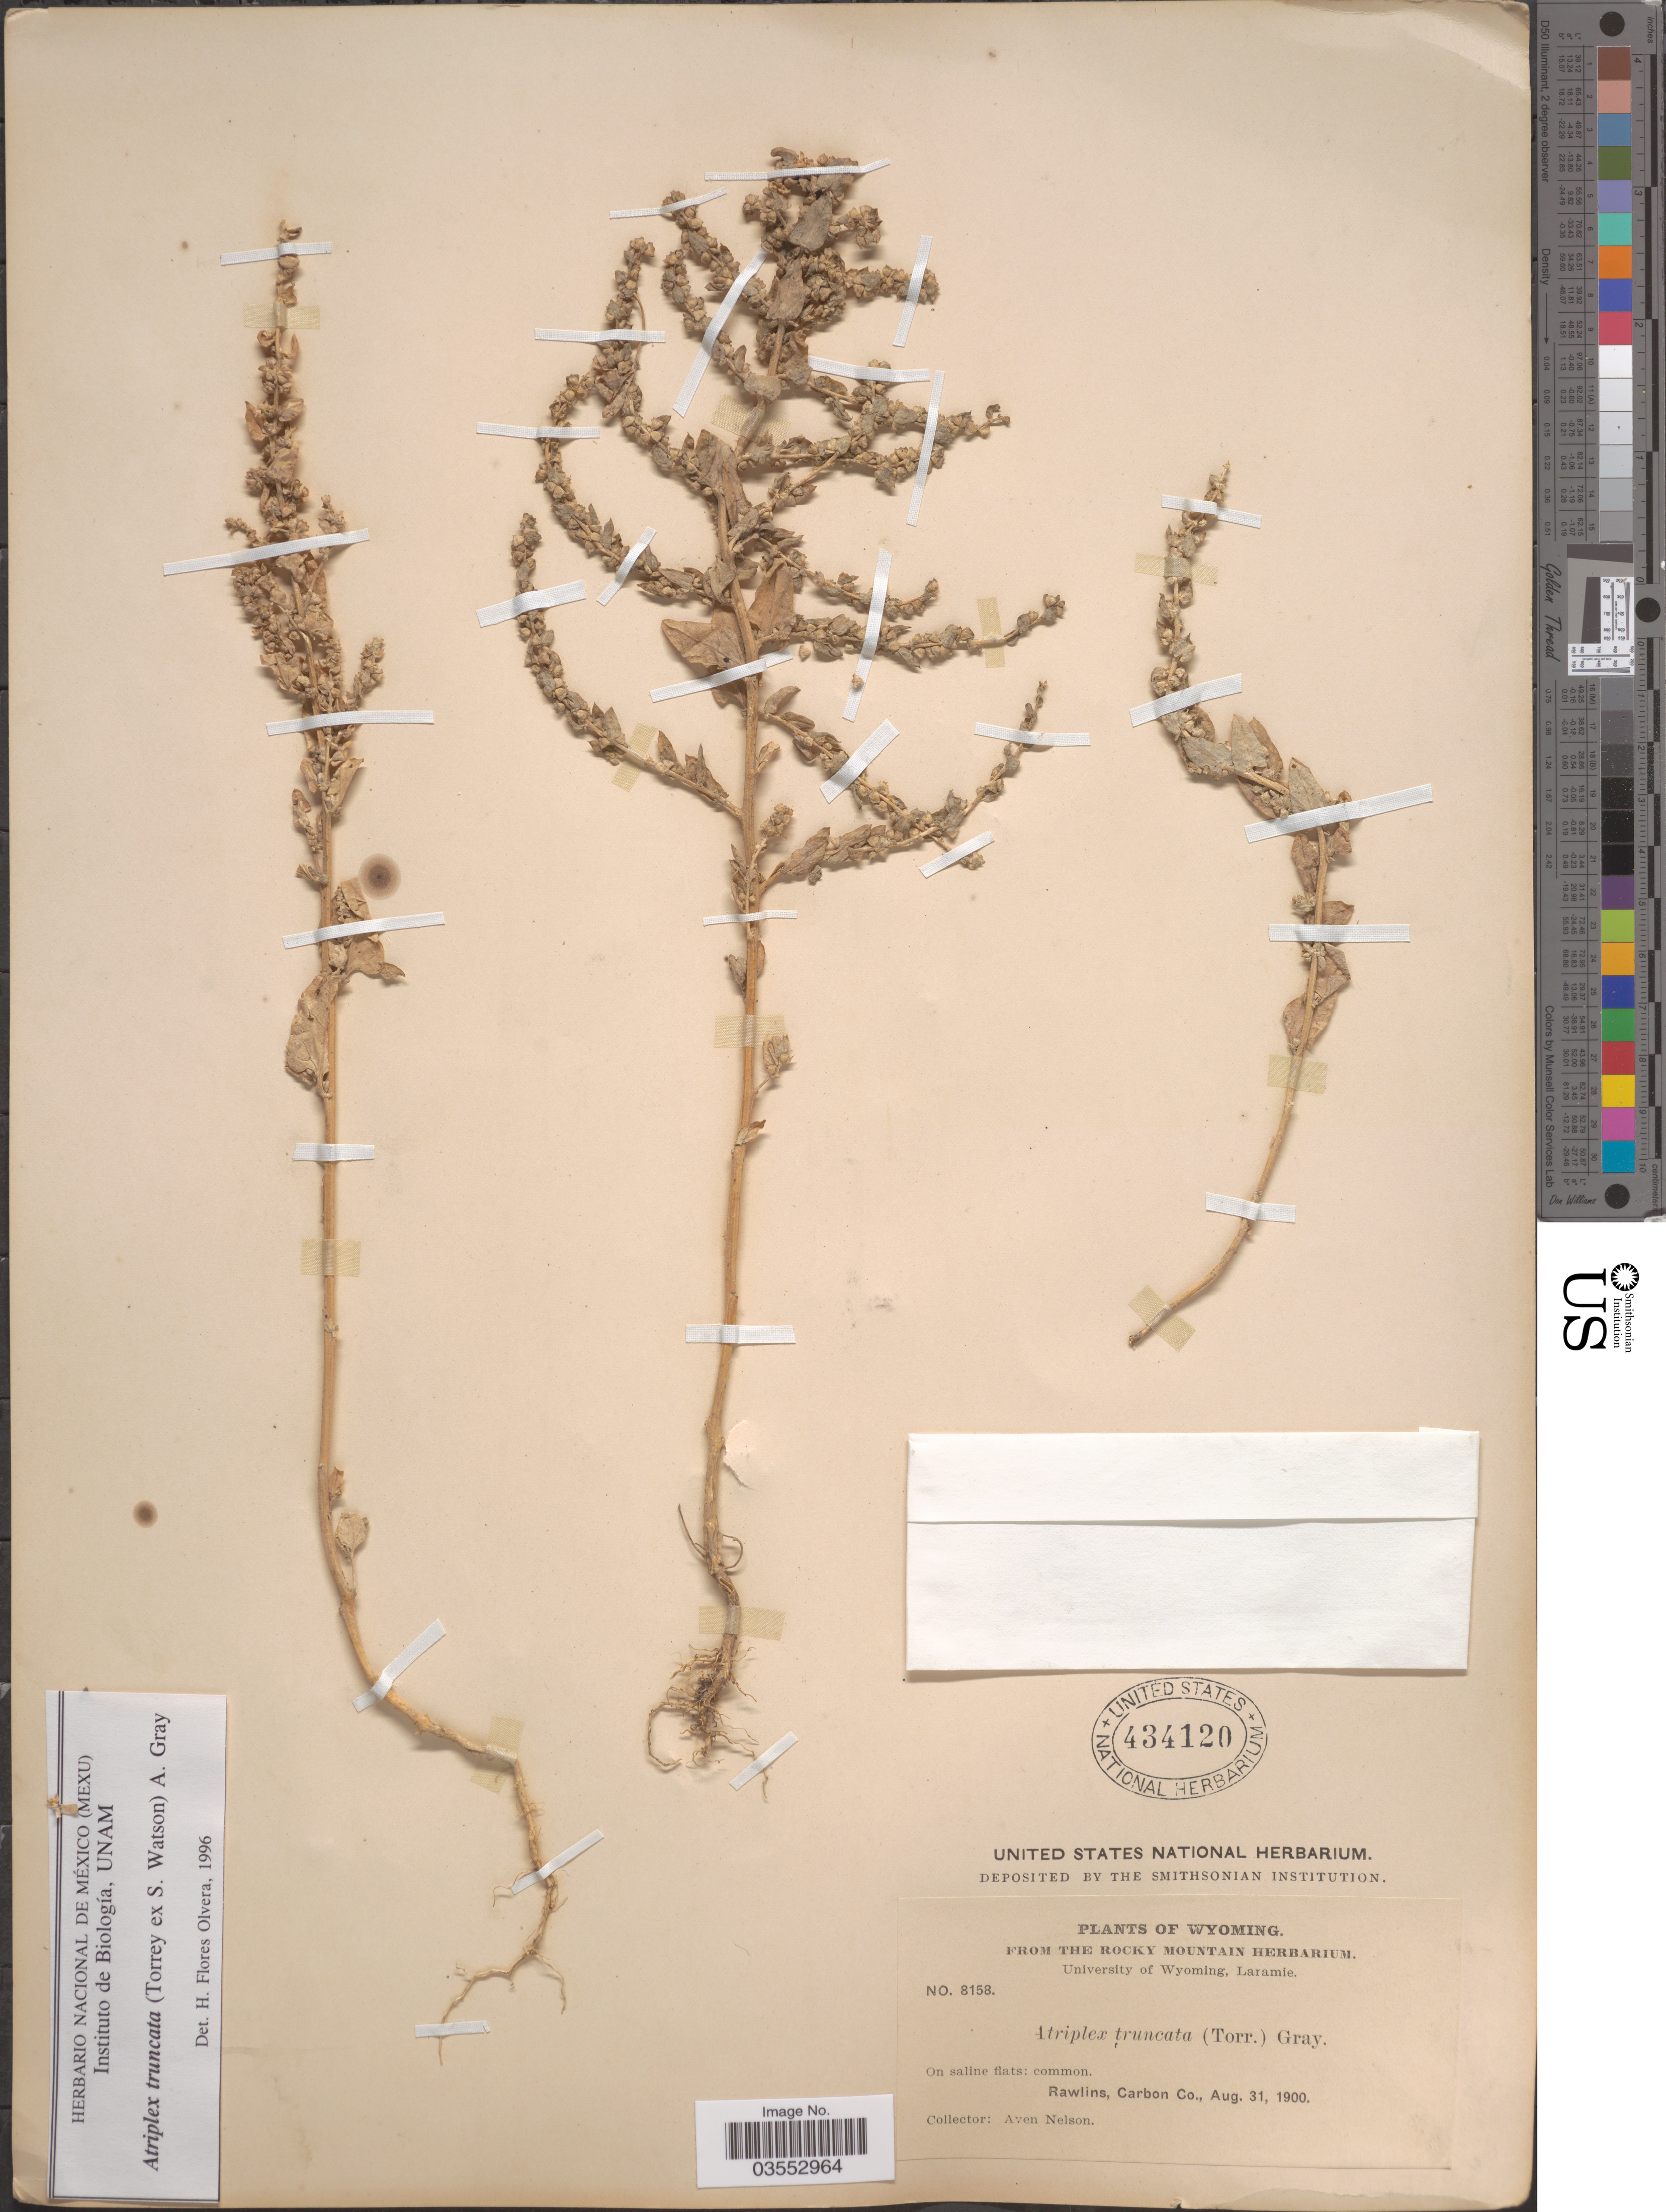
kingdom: Plantae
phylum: Tracheophyta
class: Magnoliopsida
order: Caryophyllales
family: Amaranthaceae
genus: Atriplex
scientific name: Atriplex tridentata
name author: Kuntze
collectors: A. Nelson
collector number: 8158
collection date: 1900-08-31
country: United States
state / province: Wyoming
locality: Rawlins, Carbon Co.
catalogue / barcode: US 434120